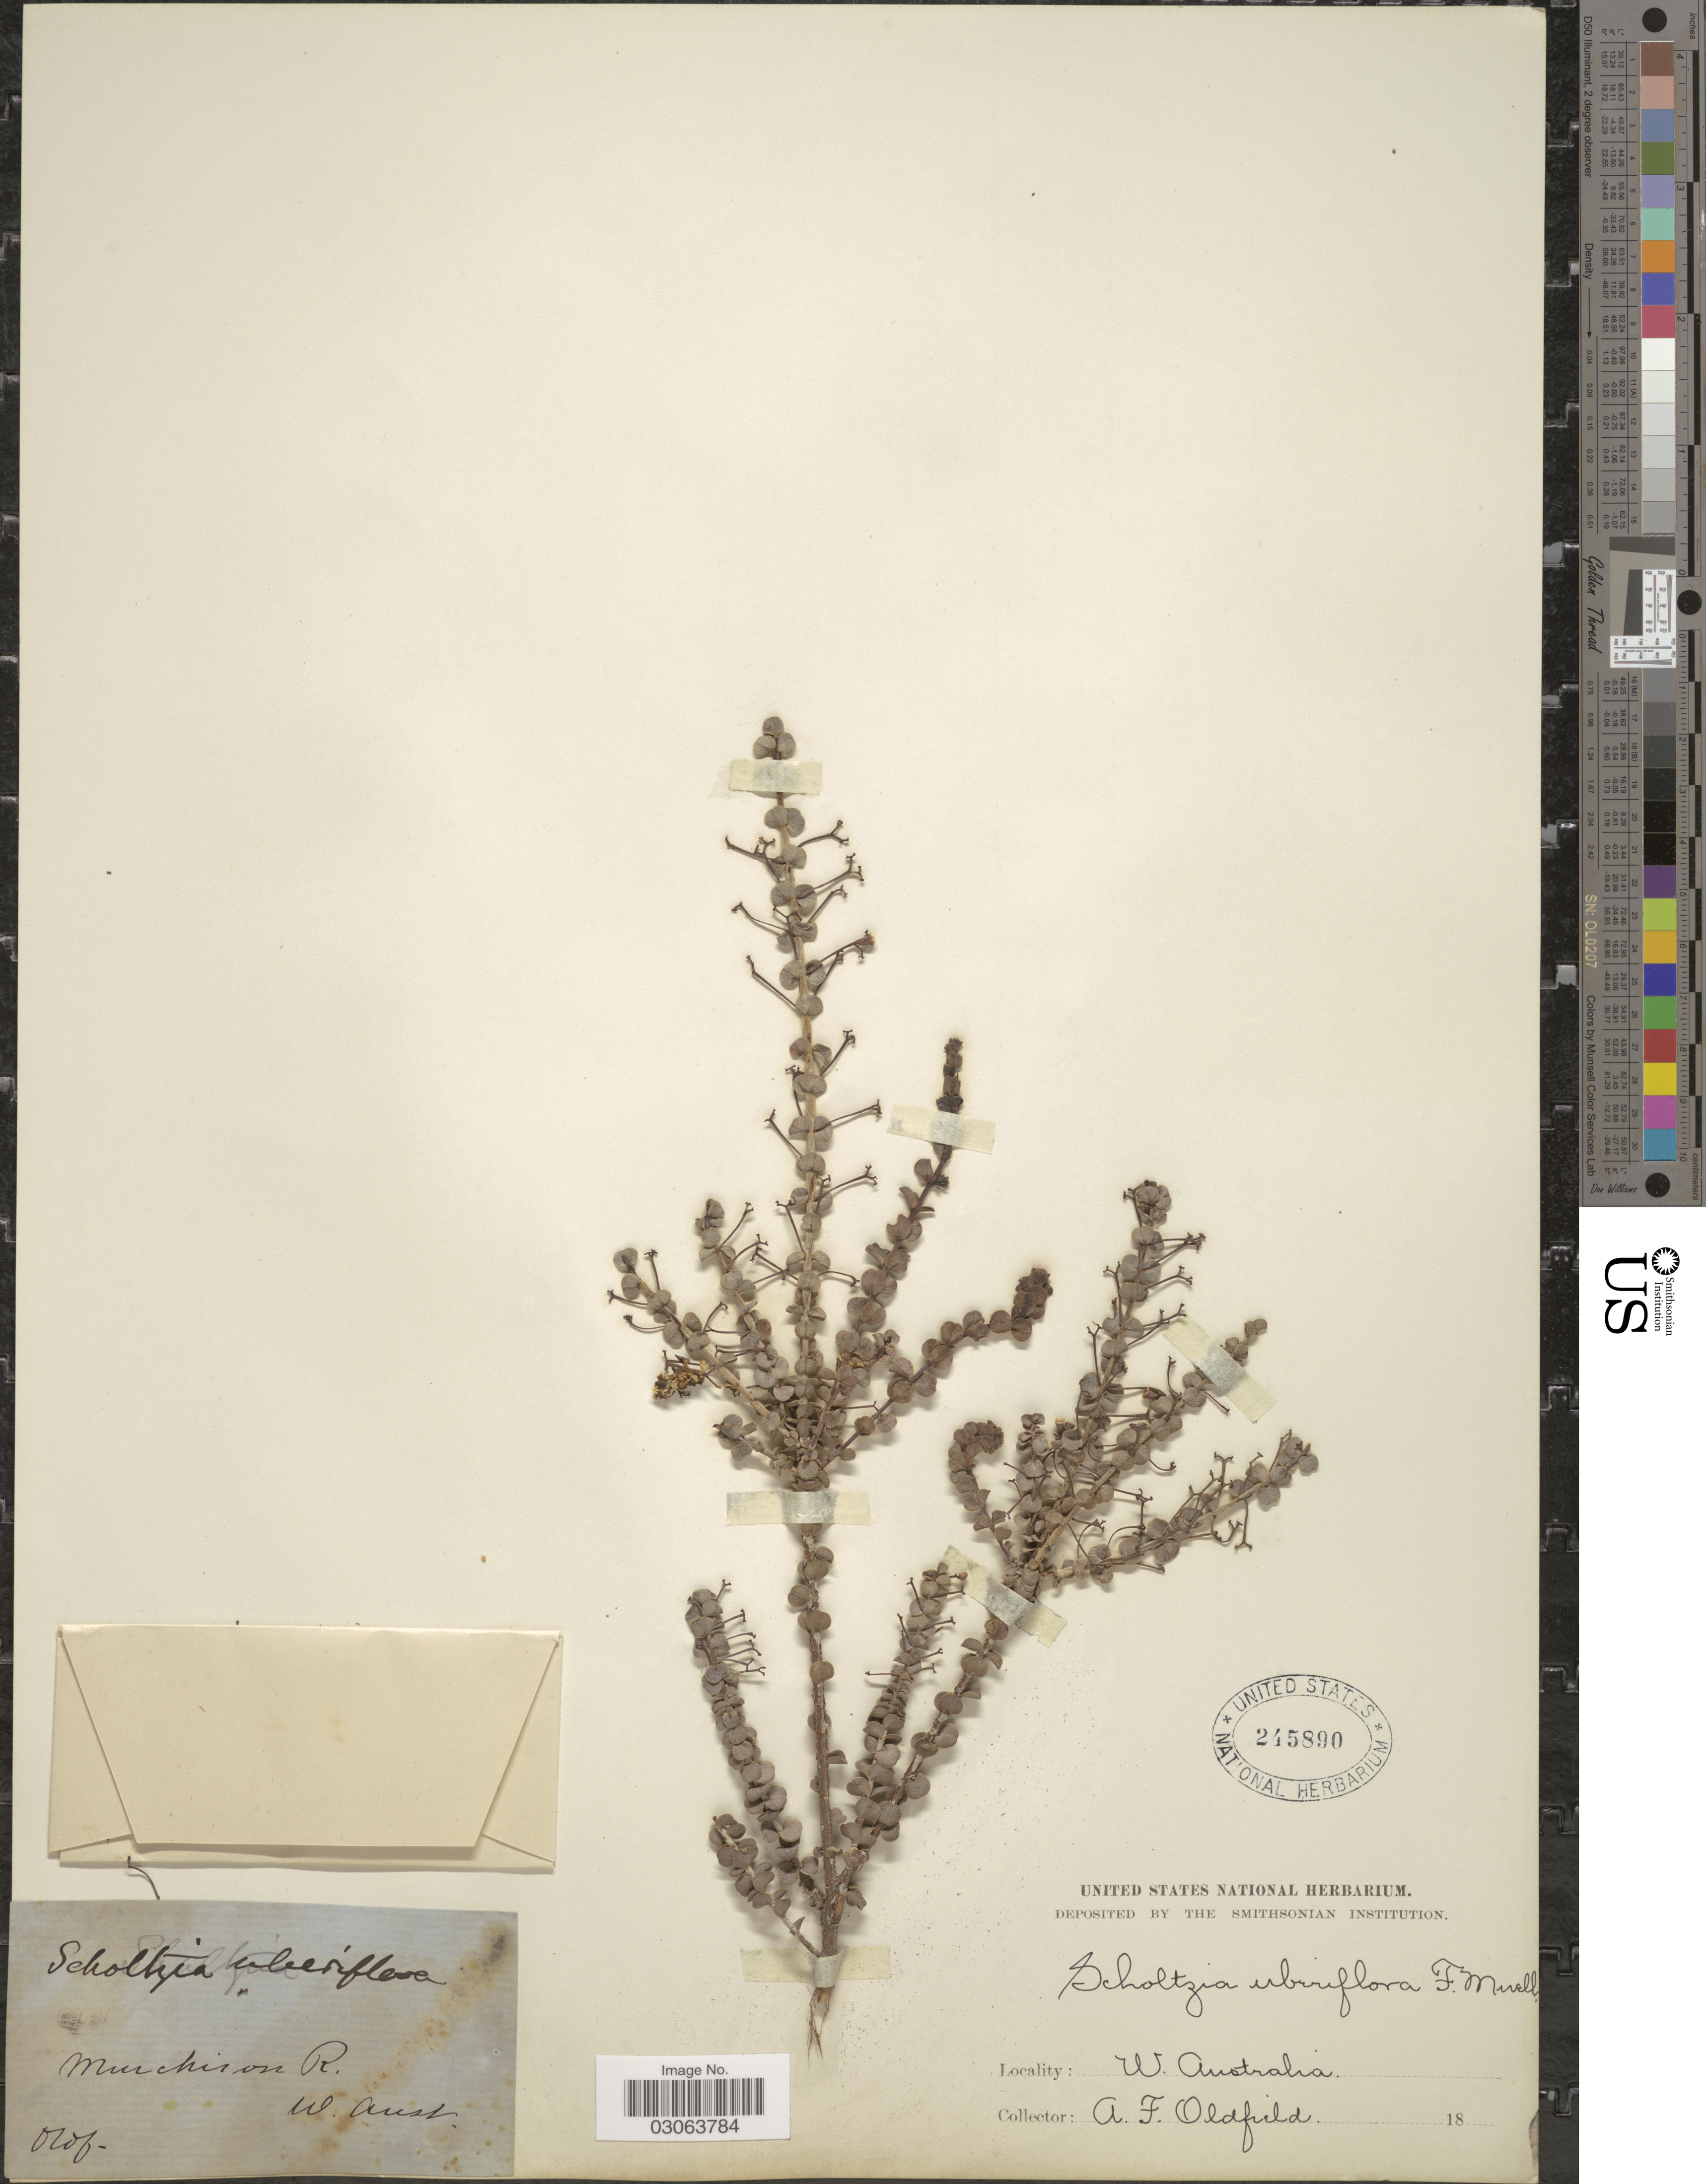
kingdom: Plantae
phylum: Tracheophyta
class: Magnoliopsida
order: Myrtales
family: Myrtaceae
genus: Scholtzia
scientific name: Scholtzia uberiflora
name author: F. Muell.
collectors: A. Oldfield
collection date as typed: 18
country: Australia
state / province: Western Australia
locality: Murchison R.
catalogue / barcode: US 245890